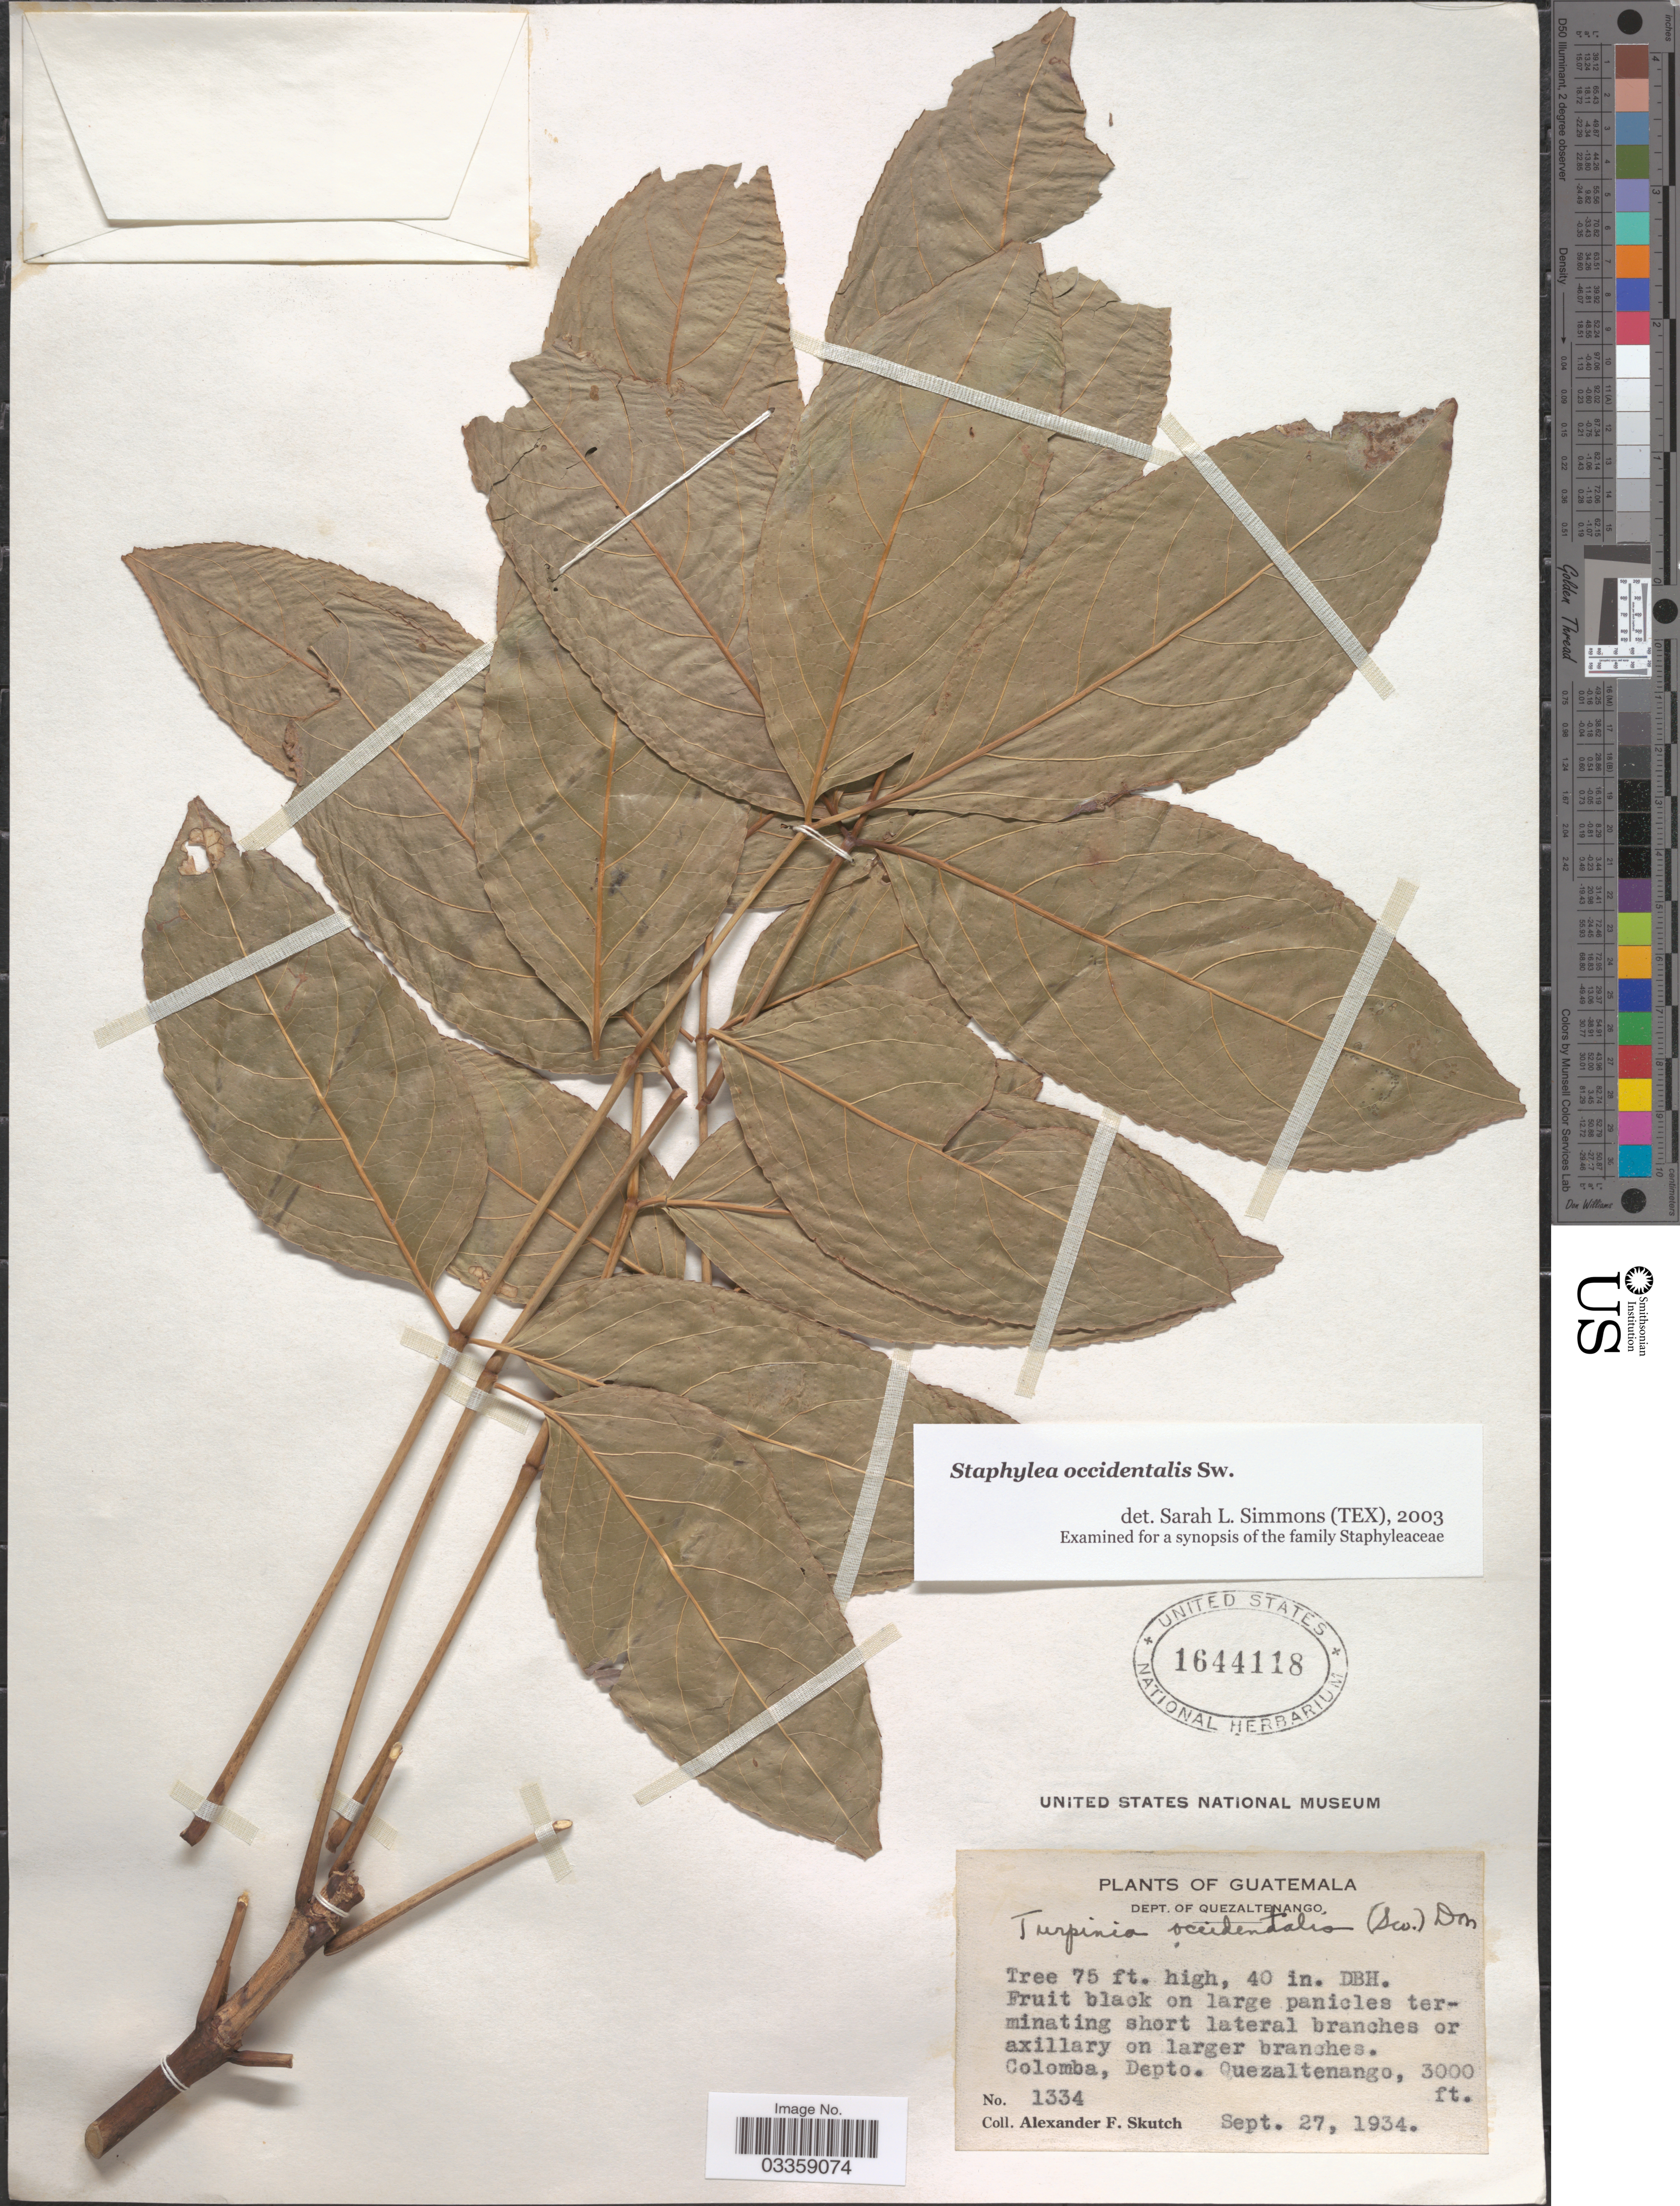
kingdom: Plantae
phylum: Tracheophyta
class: Magnoliopsida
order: Crossosomatales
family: Staphyleaceae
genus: Turpinia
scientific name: Turpinia occidentalis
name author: (Sw.) G. Don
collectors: A. F. Skutch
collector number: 1334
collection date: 1934-09-27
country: Guatemala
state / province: Quetzaltenango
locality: Colomba, Depto. Quezaltenango.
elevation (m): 914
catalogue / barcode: US 1644118